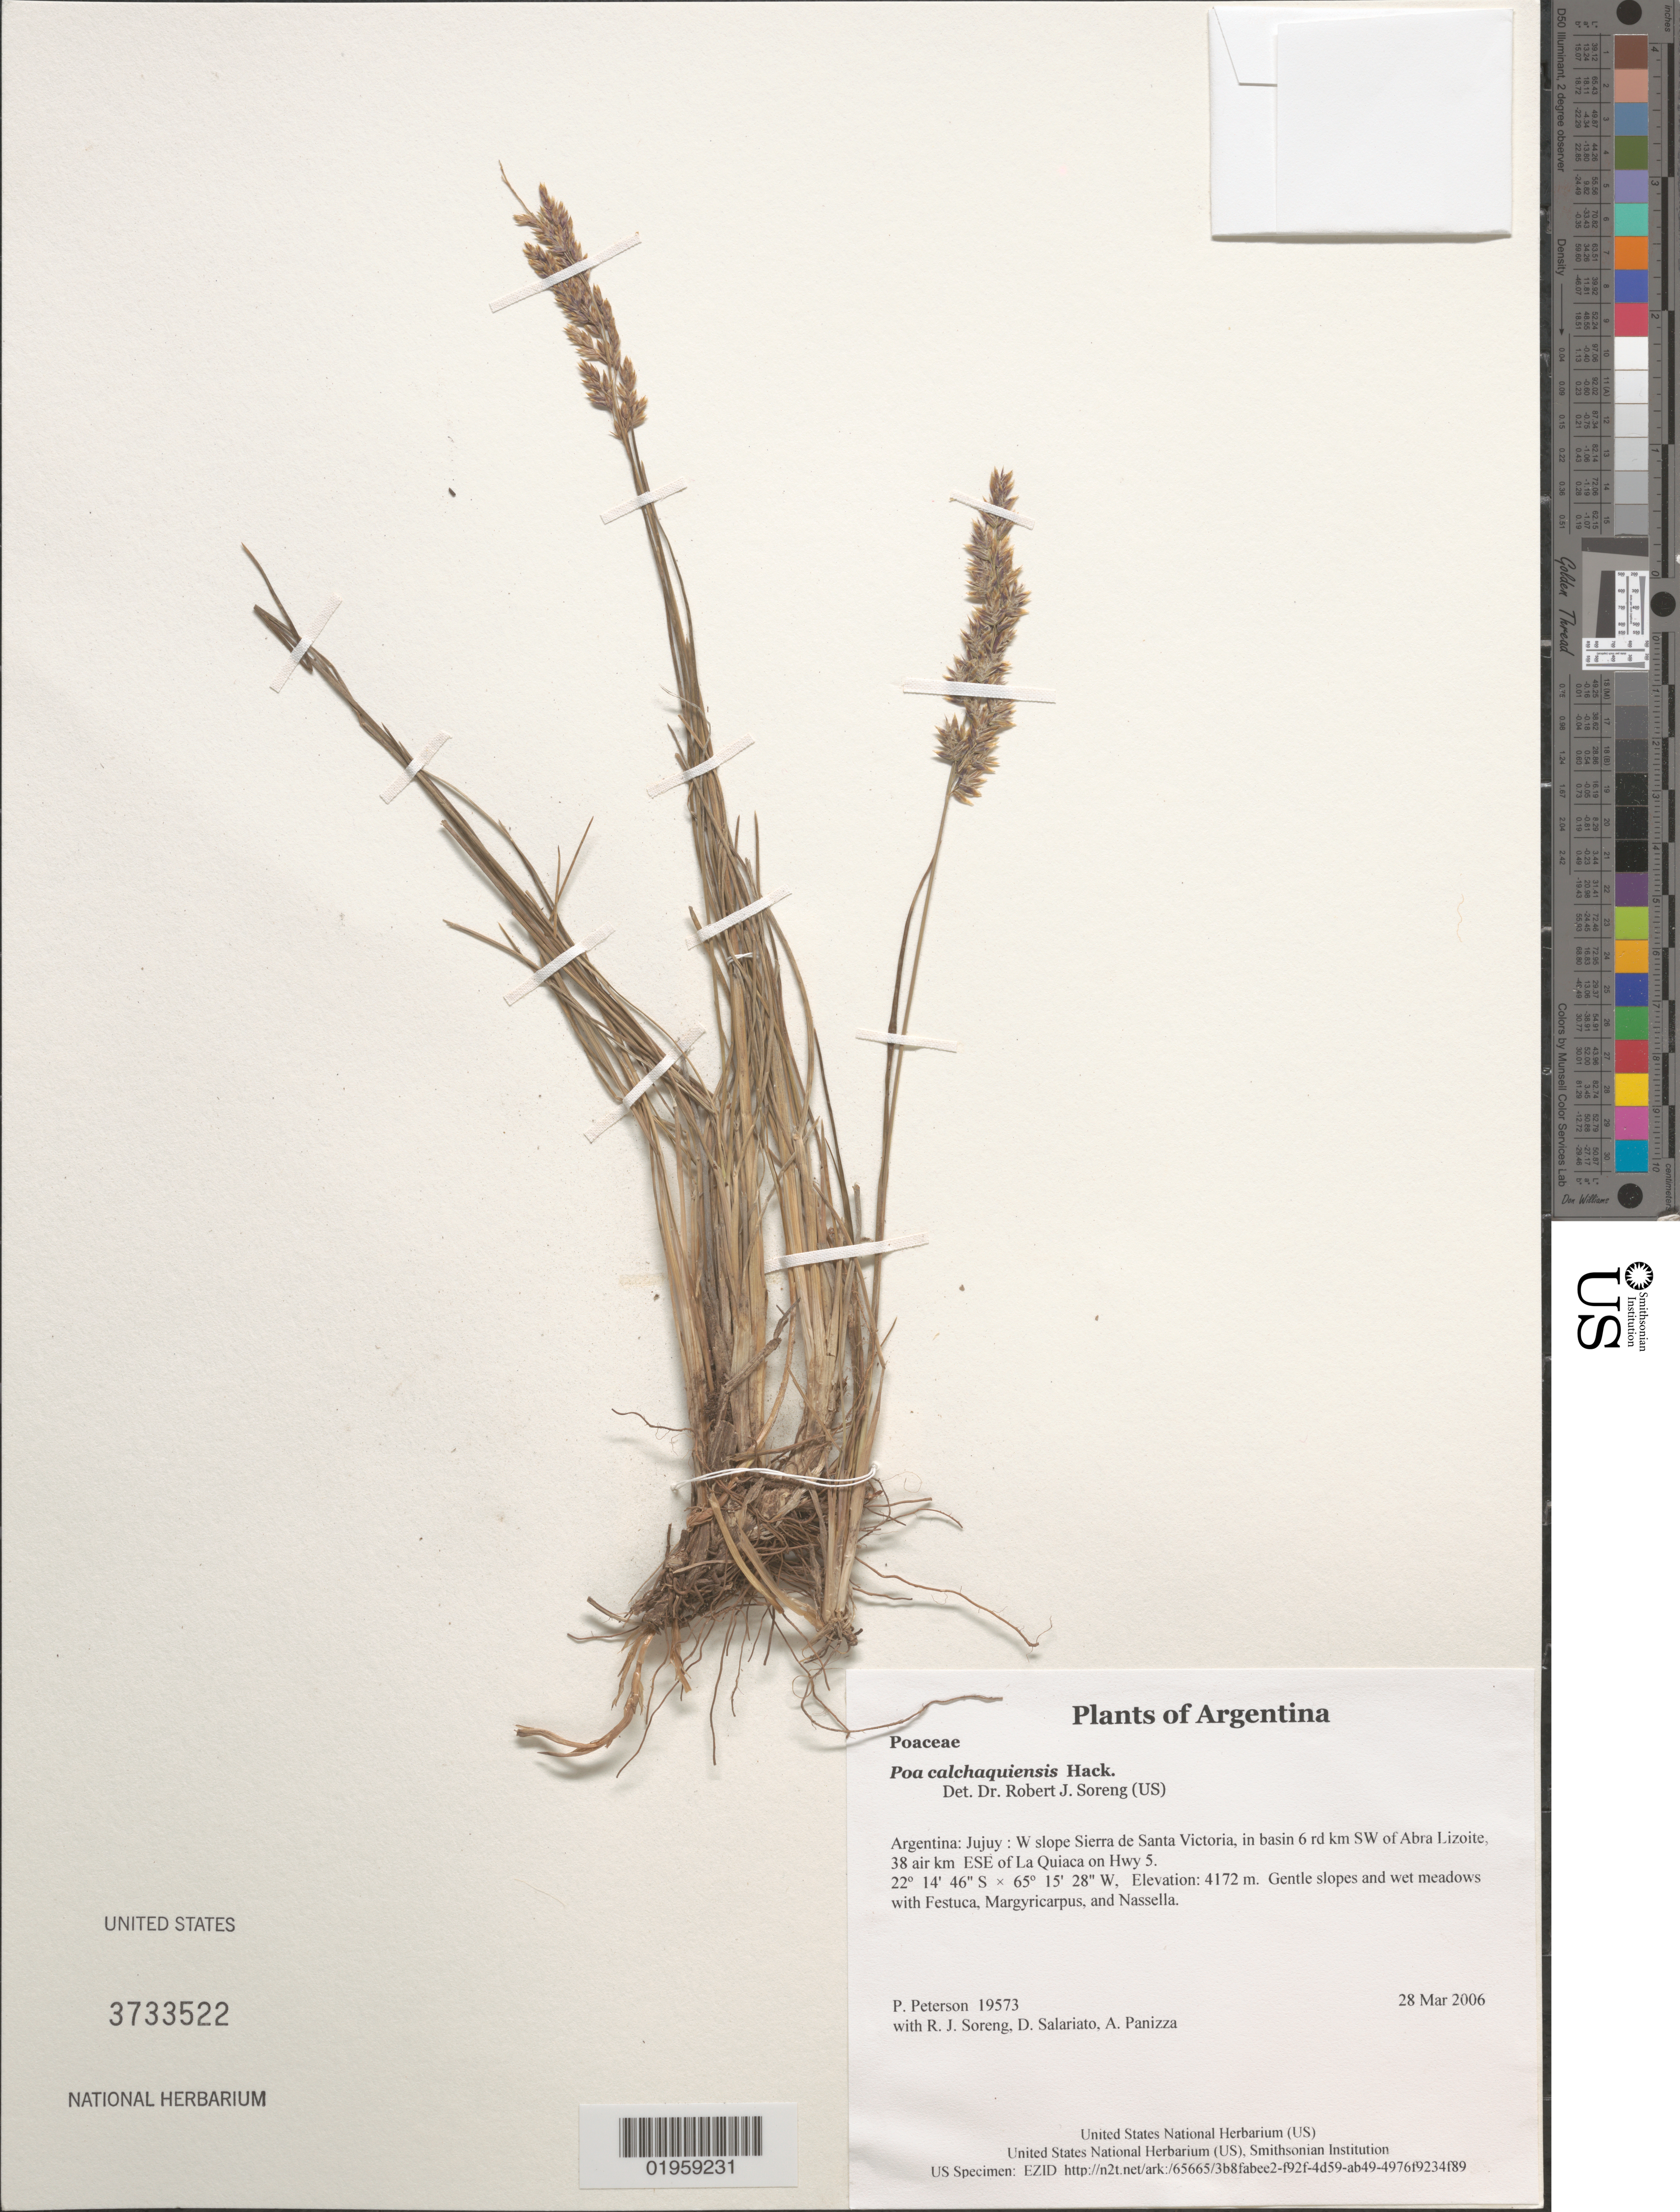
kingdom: Plantae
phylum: Tracheophyta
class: Liliopsida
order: Poales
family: Poaceae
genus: Poa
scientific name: Poa calchaquiensis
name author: Hack.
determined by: Soreng, Robert J., Research Associate (BOT), Smithsonian Institution - National Museum of Natural History (UNITED STATES)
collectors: P. M. Peterson, R. J. Soreng, D. Salariato & A. Panizza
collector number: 19573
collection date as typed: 28 Mar 2006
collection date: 2006-03-28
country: Argentina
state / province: Jujuy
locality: W slope Sierra de Santa Victoria, in basin 6 rd km SW of Abra Lizoite, 38 air km ESE of La Quiaca on Hwy 5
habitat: Gentle slopes and wet meadows with Festuca, Margyricarpus, and Nassella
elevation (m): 4172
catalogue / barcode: US 3733522